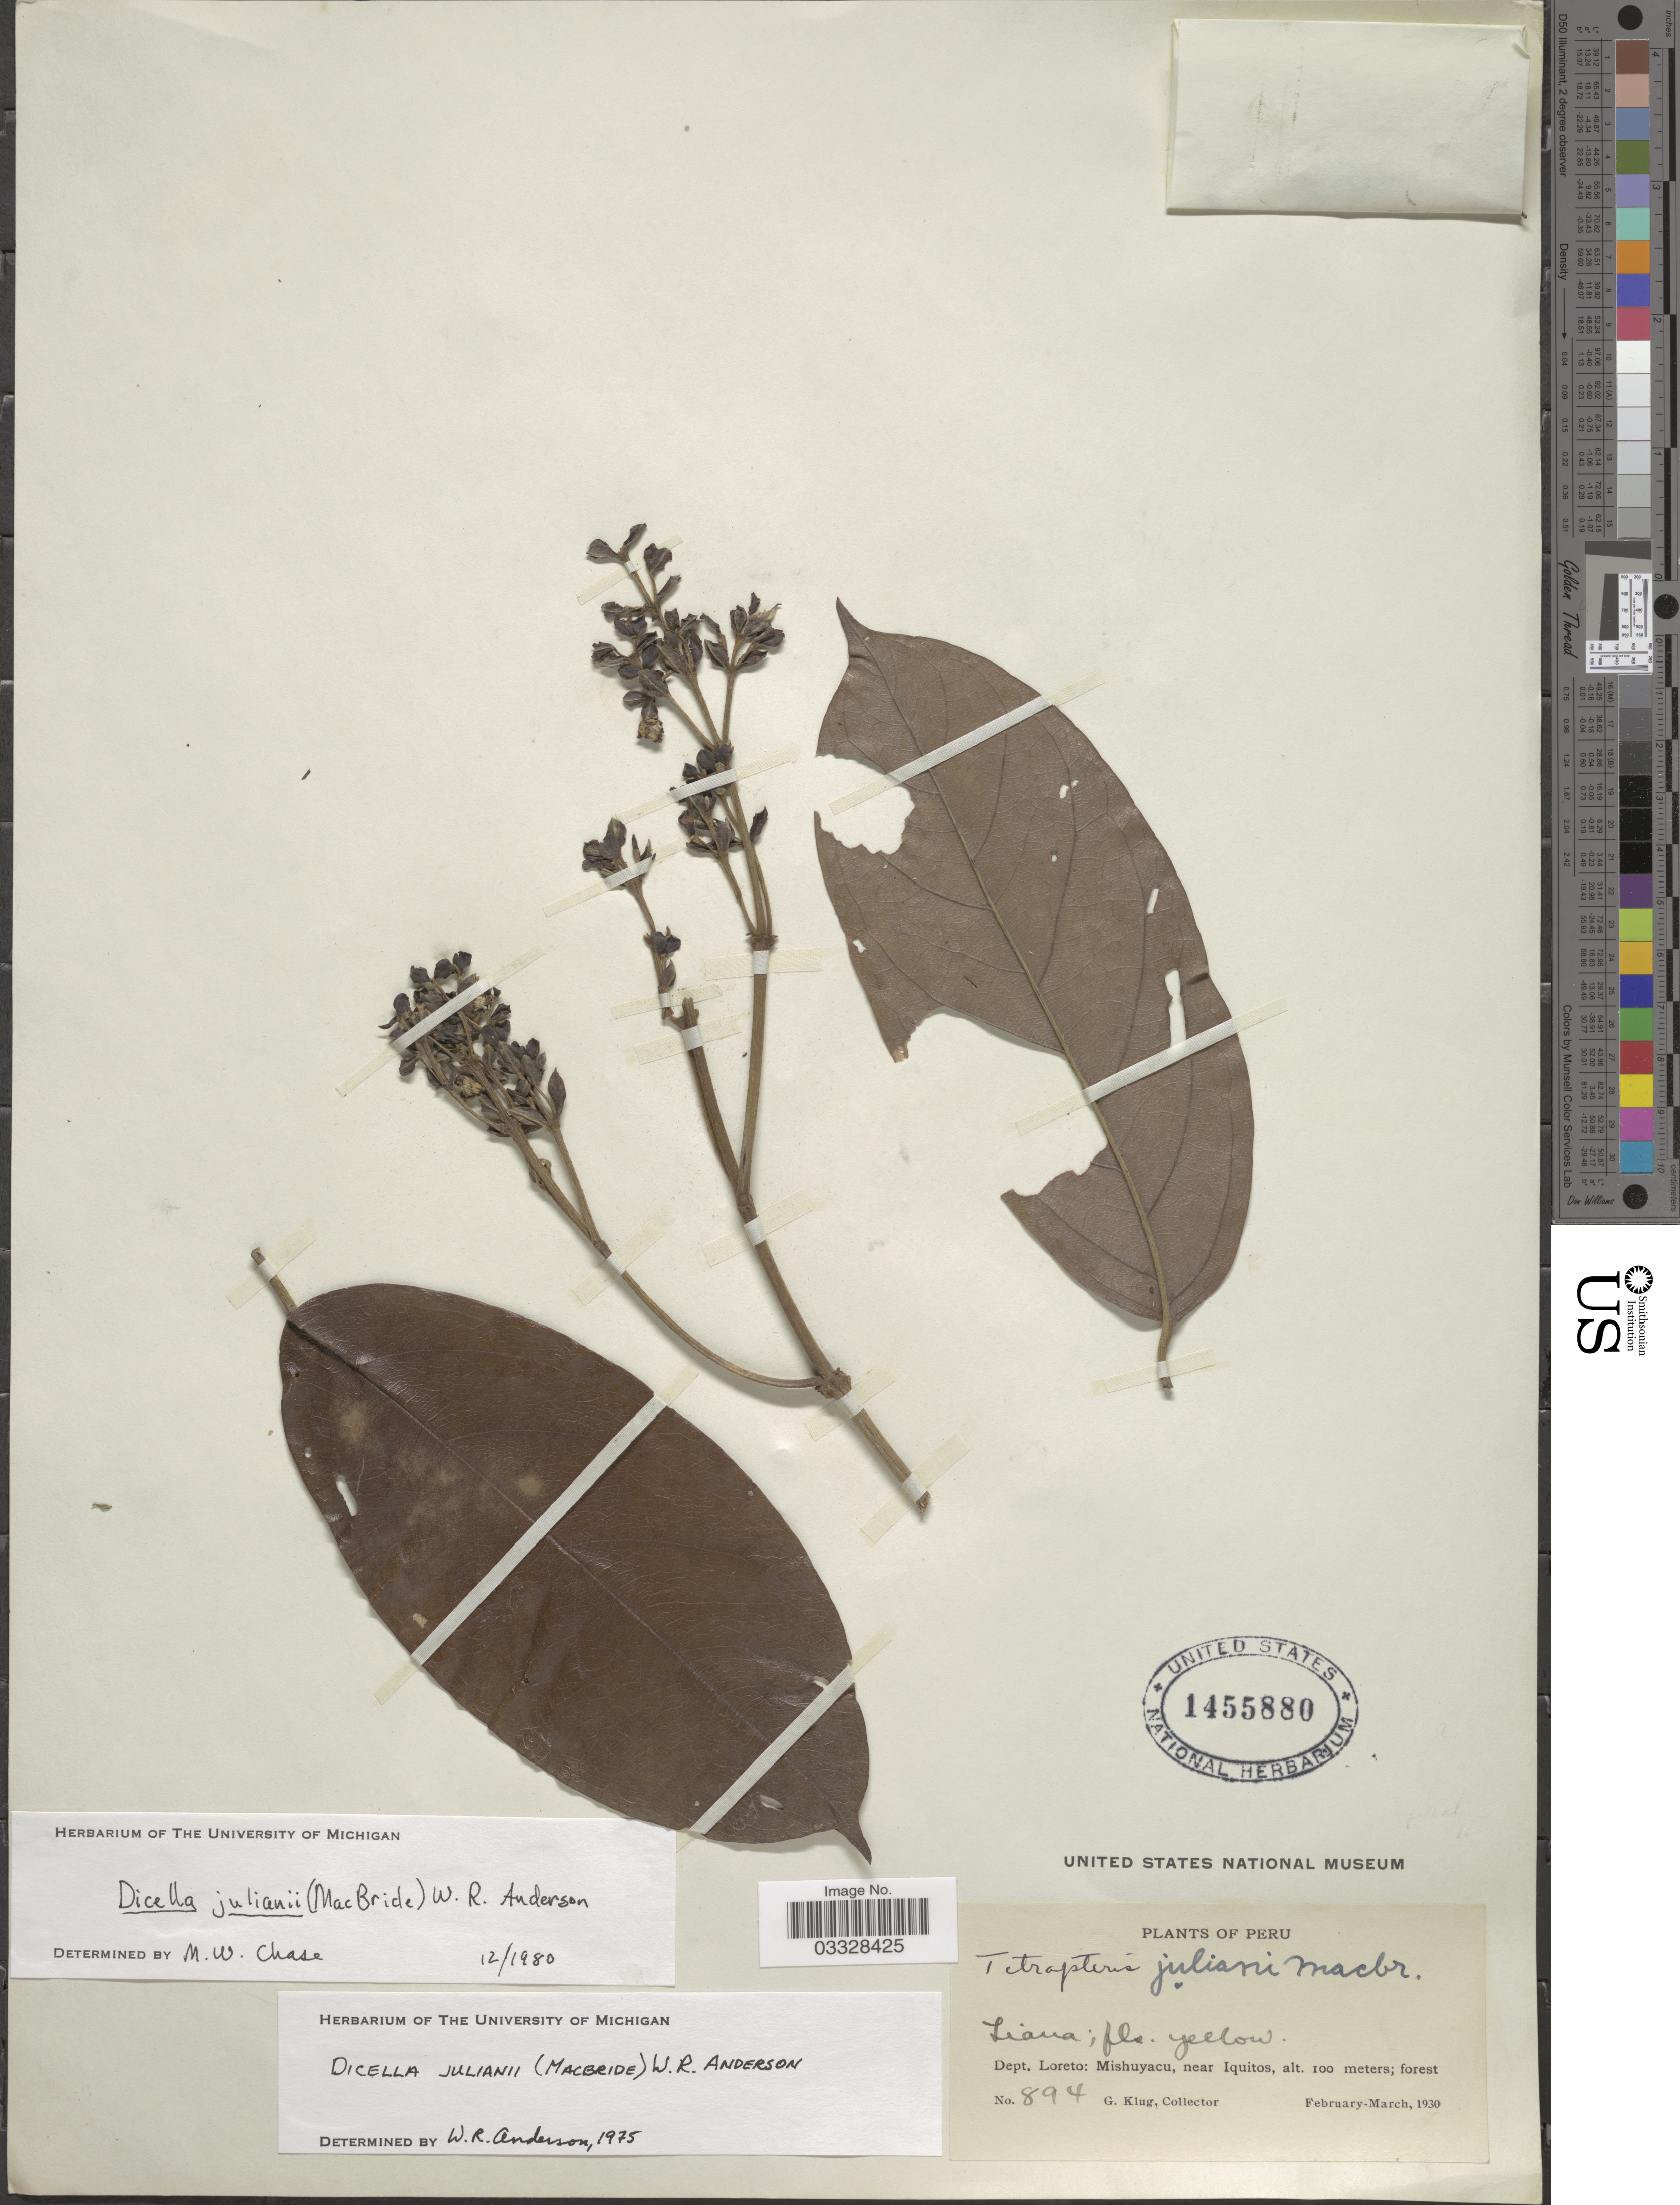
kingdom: Plantae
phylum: Tracheophyta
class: Magnoliopsida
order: Malpighiales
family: Malpighiaceae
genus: Dicella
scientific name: Dicella julianii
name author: (J.F. Macbr.) W.R. Anderson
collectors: G. Klug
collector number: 894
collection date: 1930-02/1930-03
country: Peru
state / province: Loreto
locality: Dept. Loreto: Mishuyacu, near Iquitos.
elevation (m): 100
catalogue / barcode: US 1455880